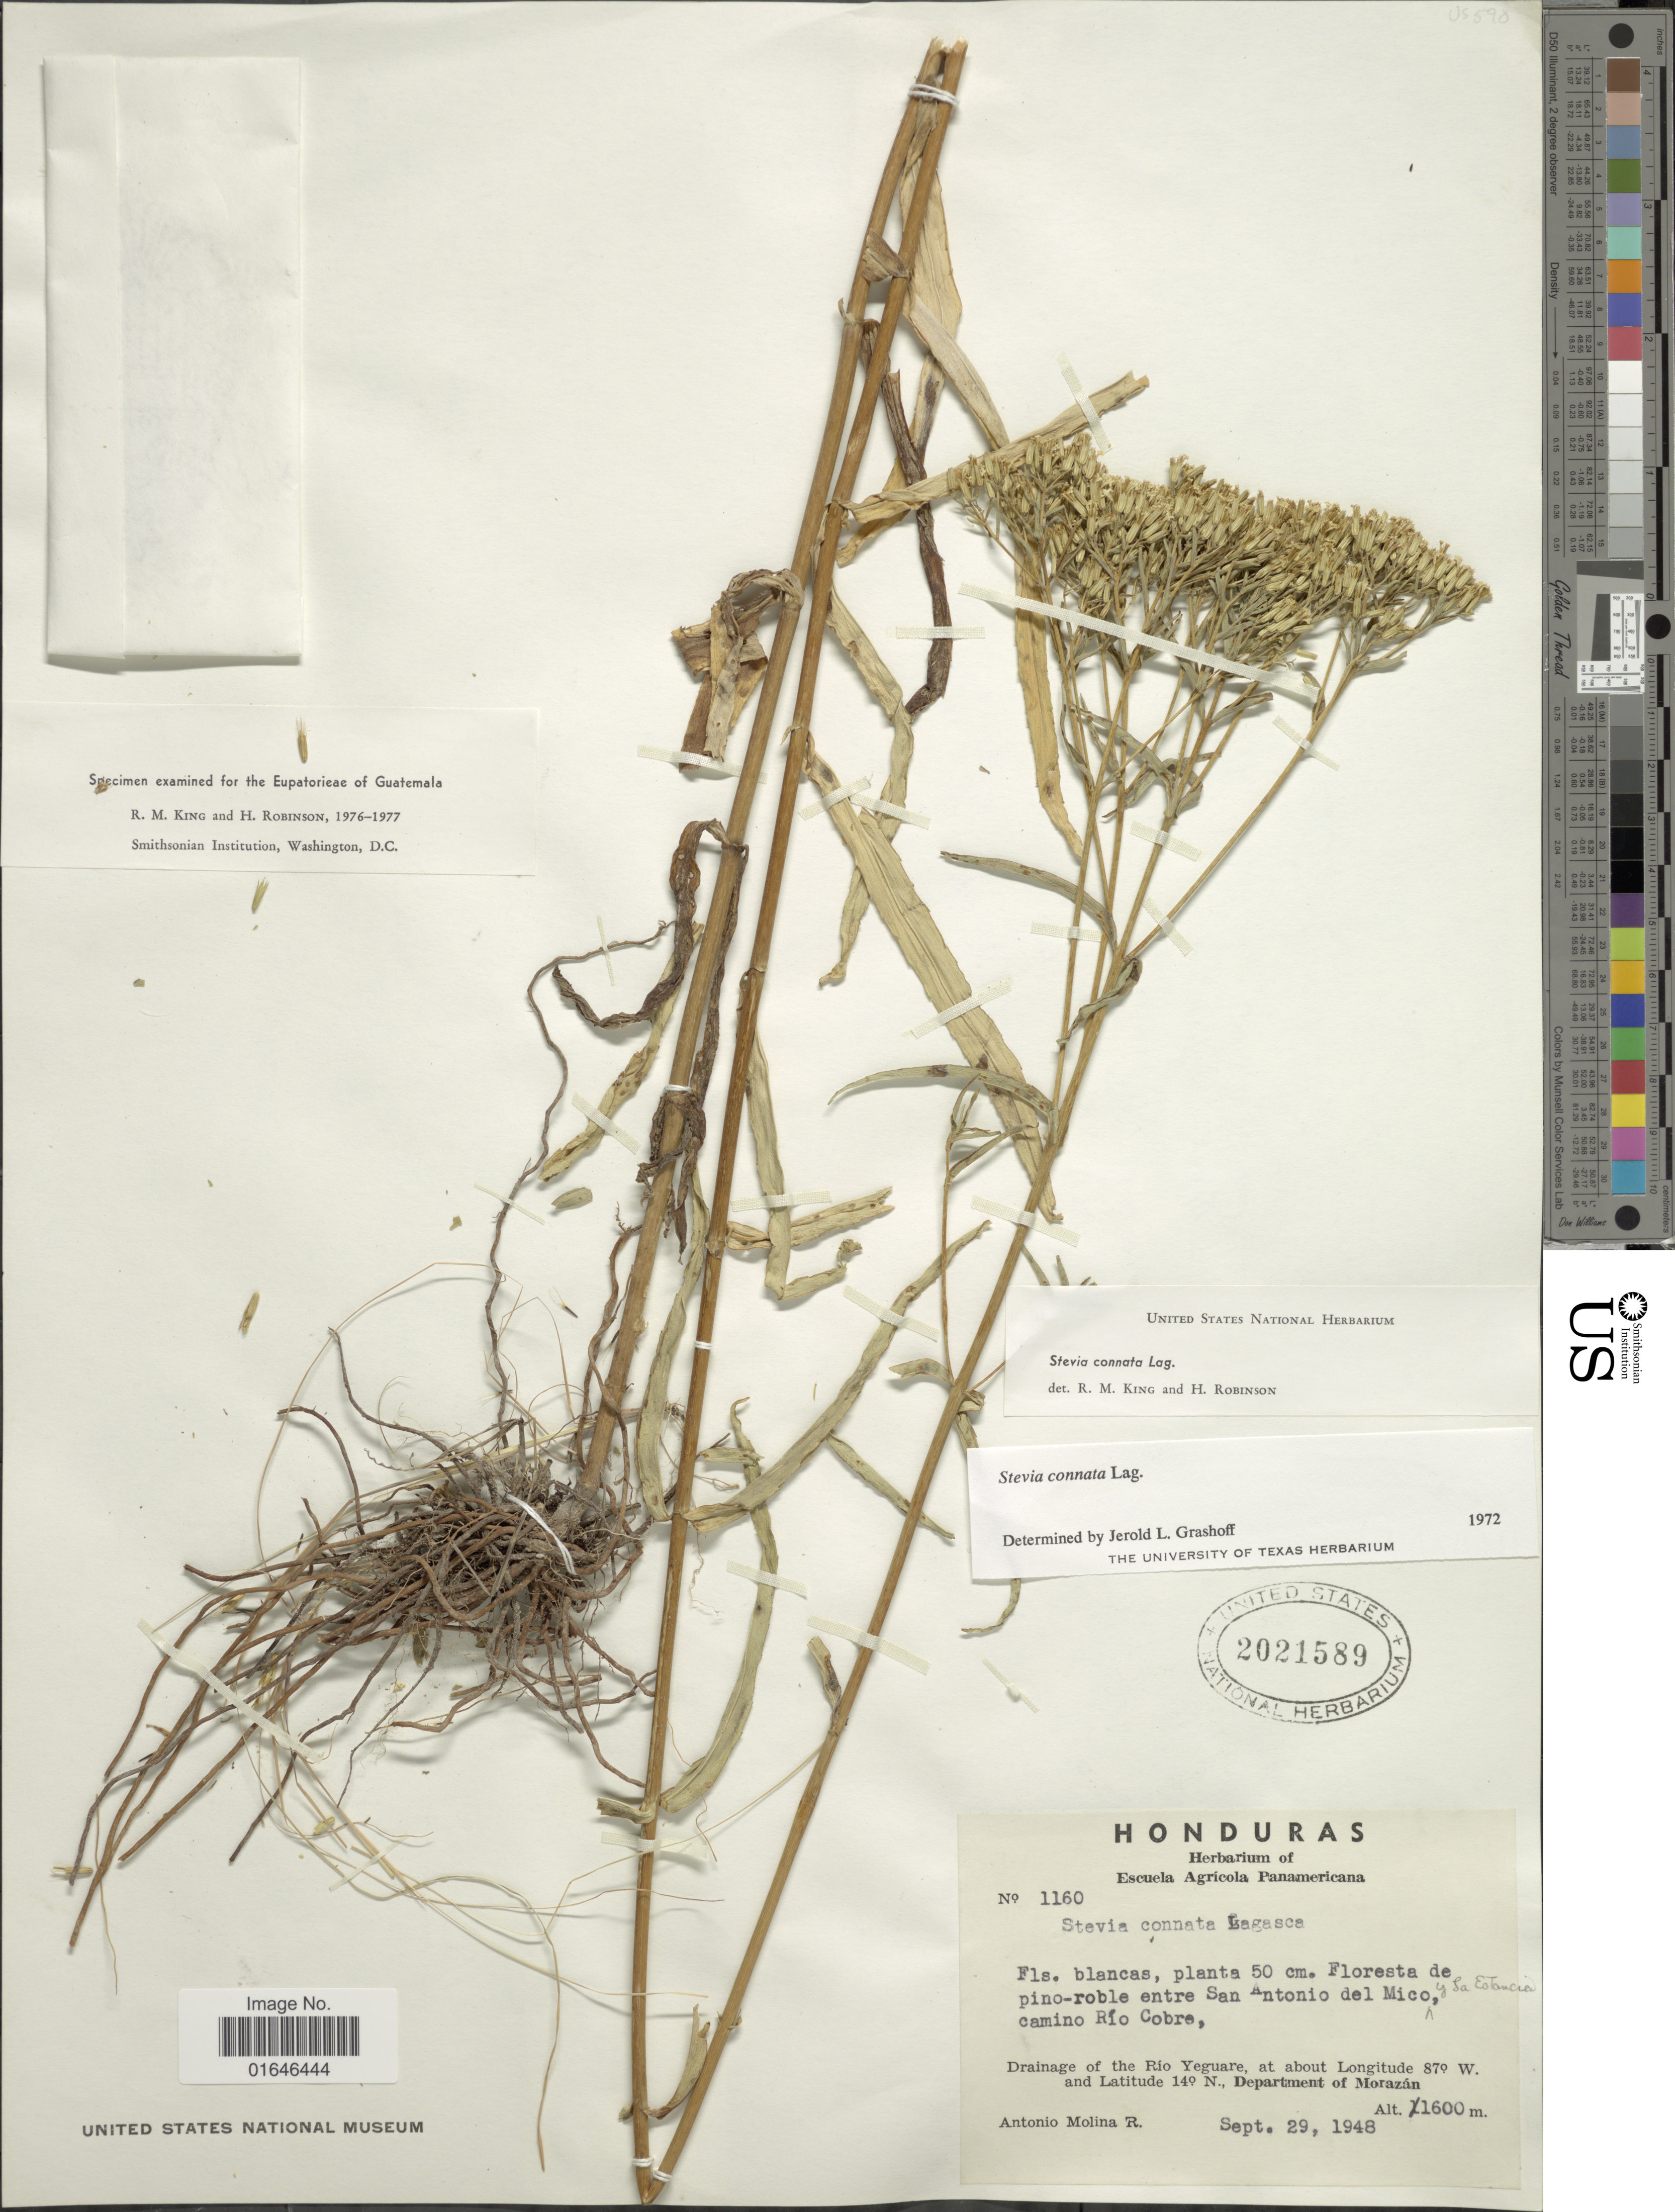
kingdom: Plantae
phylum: Tracheophyta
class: Magnoliopsida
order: Asterales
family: Asteraceae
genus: Stevia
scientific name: Stevia connata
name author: Lag.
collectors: A. Molina R.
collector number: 1160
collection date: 1948-09-29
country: Honduras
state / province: Fco. Morazán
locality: Floresta de pino-roble entre San Antonio del Mico, Y la Estancia camino Río Cobre, Drainage of the Río Yeguare, Department of Morazán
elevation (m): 1600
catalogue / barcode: US 2021589